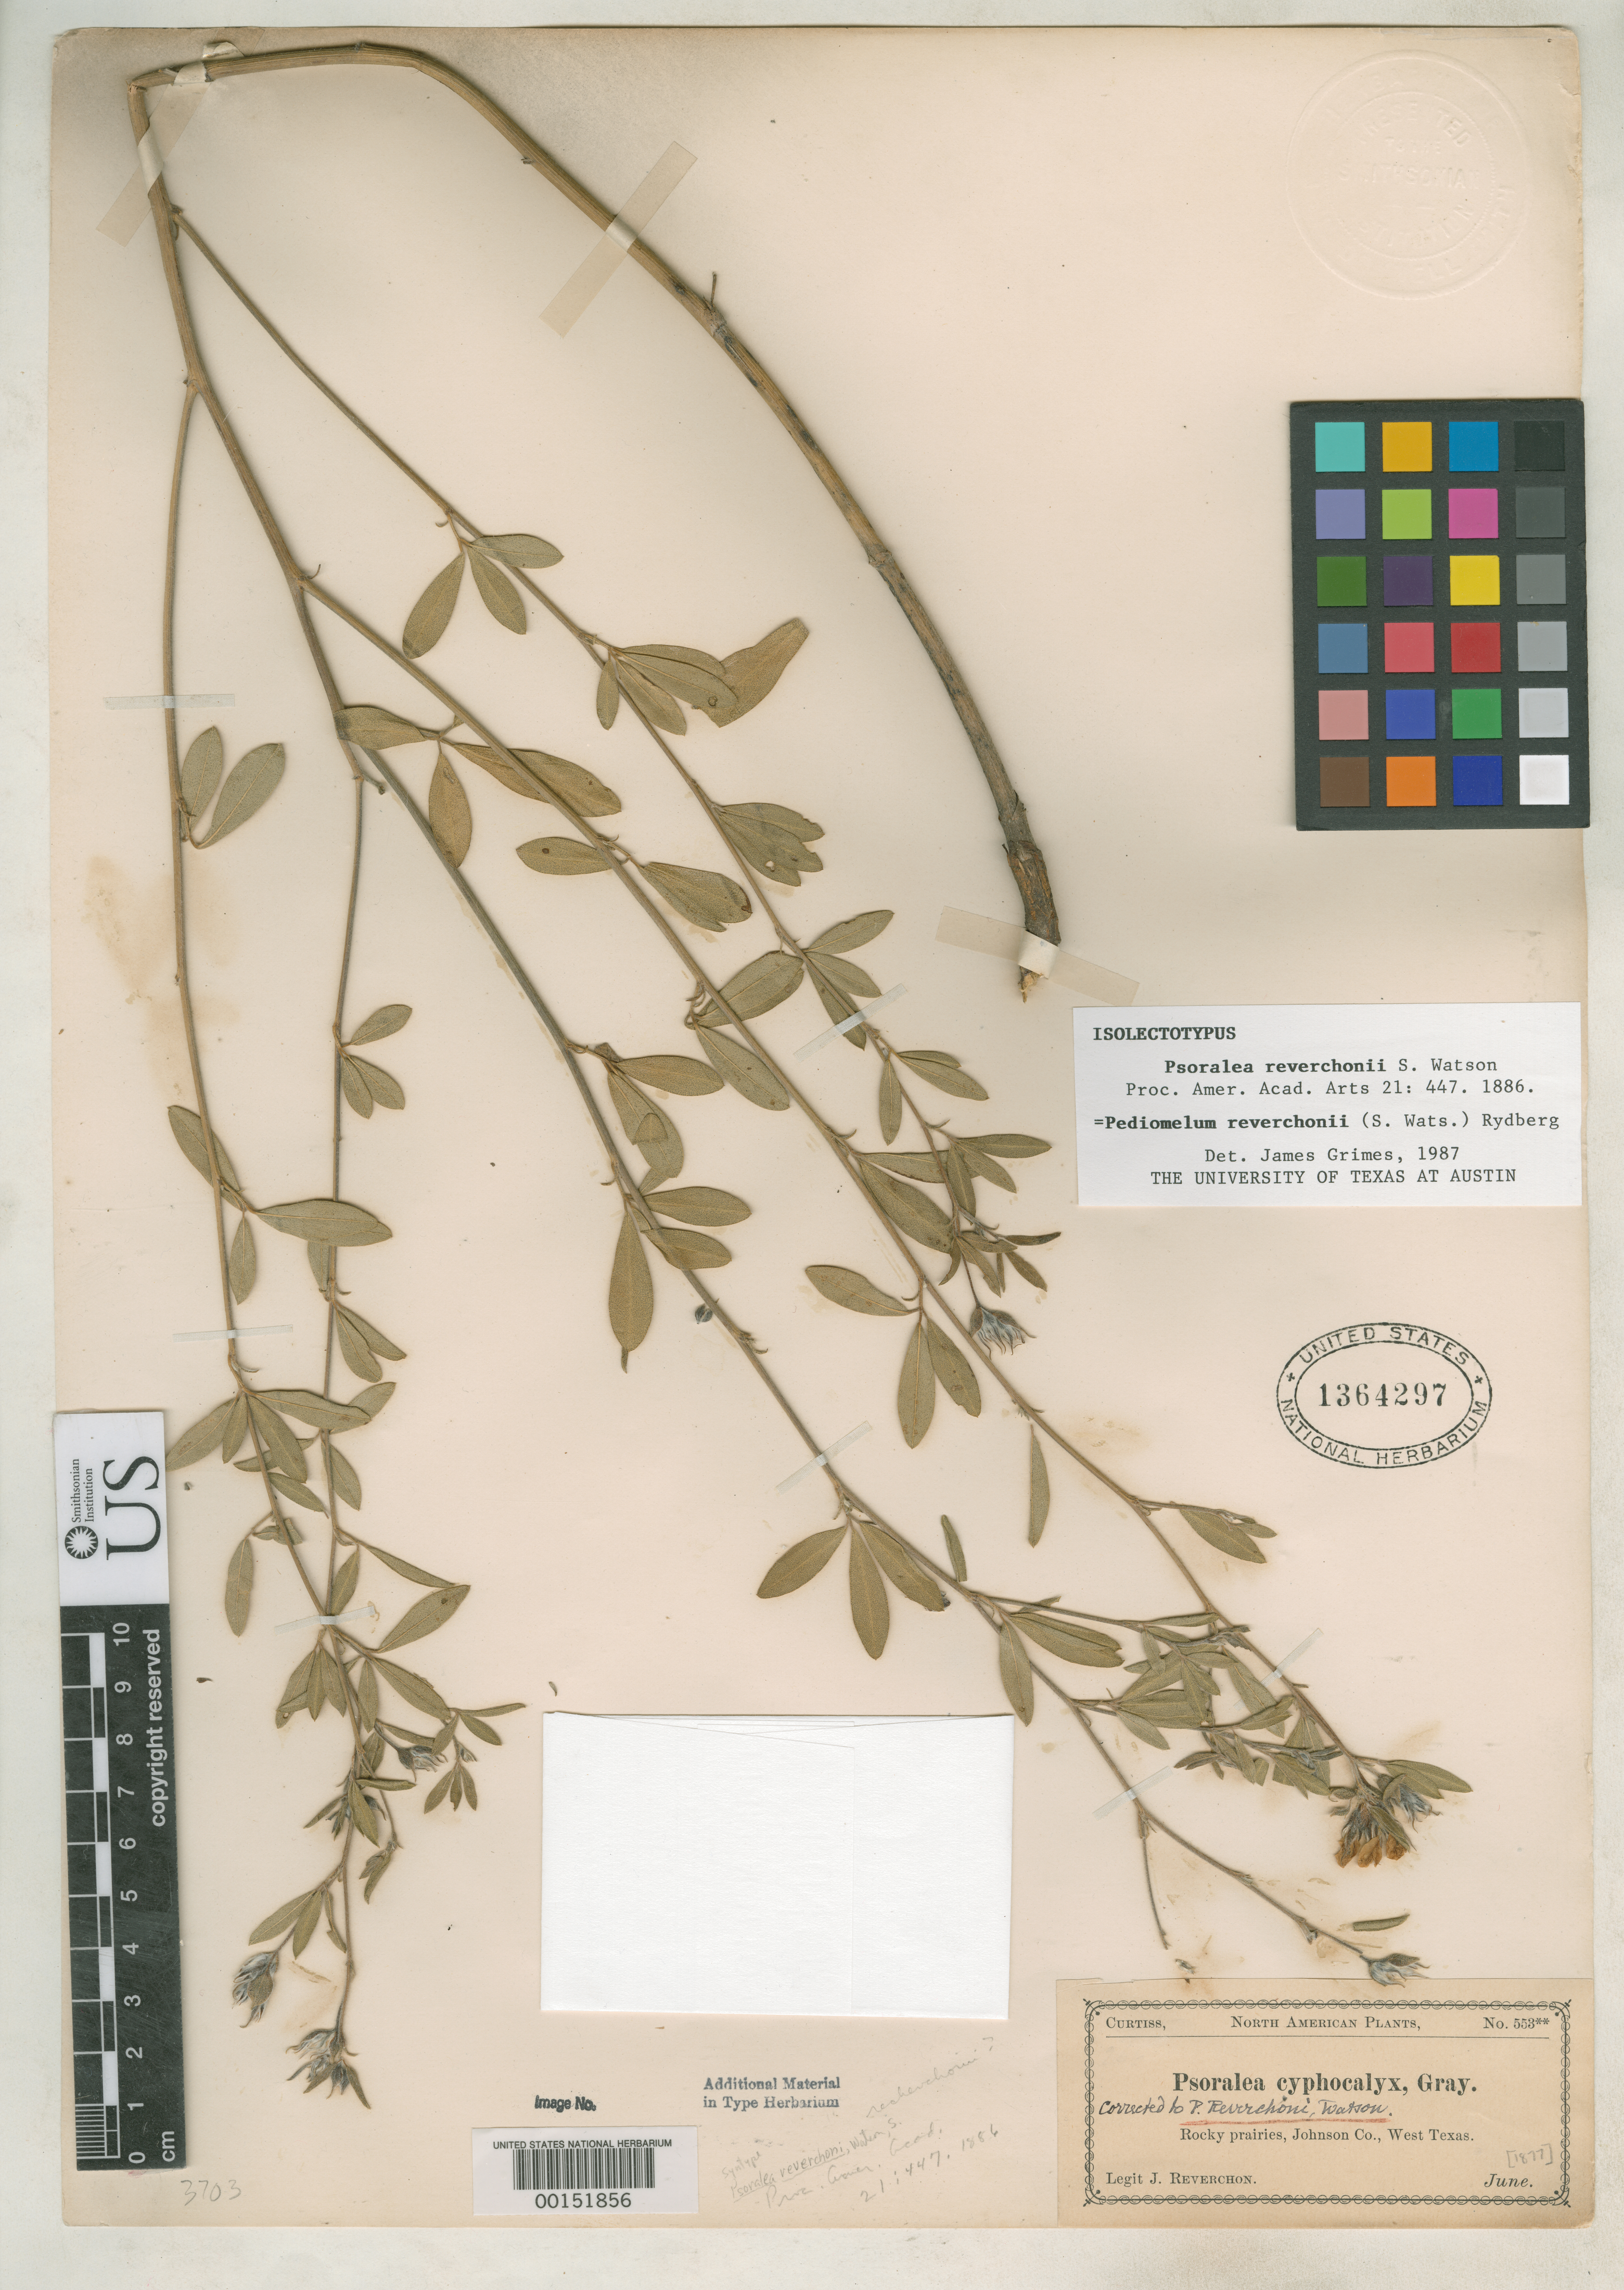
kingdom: Plantae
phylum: Tracheophyta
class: Magnoliopsida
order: Fabales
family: Fabaceae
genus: Psoralea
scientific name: Psoralea reverchonii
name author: S. Watson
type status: Isosyntype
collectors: J. Reverchon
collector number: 553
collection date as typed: Jun 1877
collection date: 1877-06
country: United States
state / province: Texas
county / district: Johnson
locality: Rocky prairies.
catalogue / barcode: US 1364297